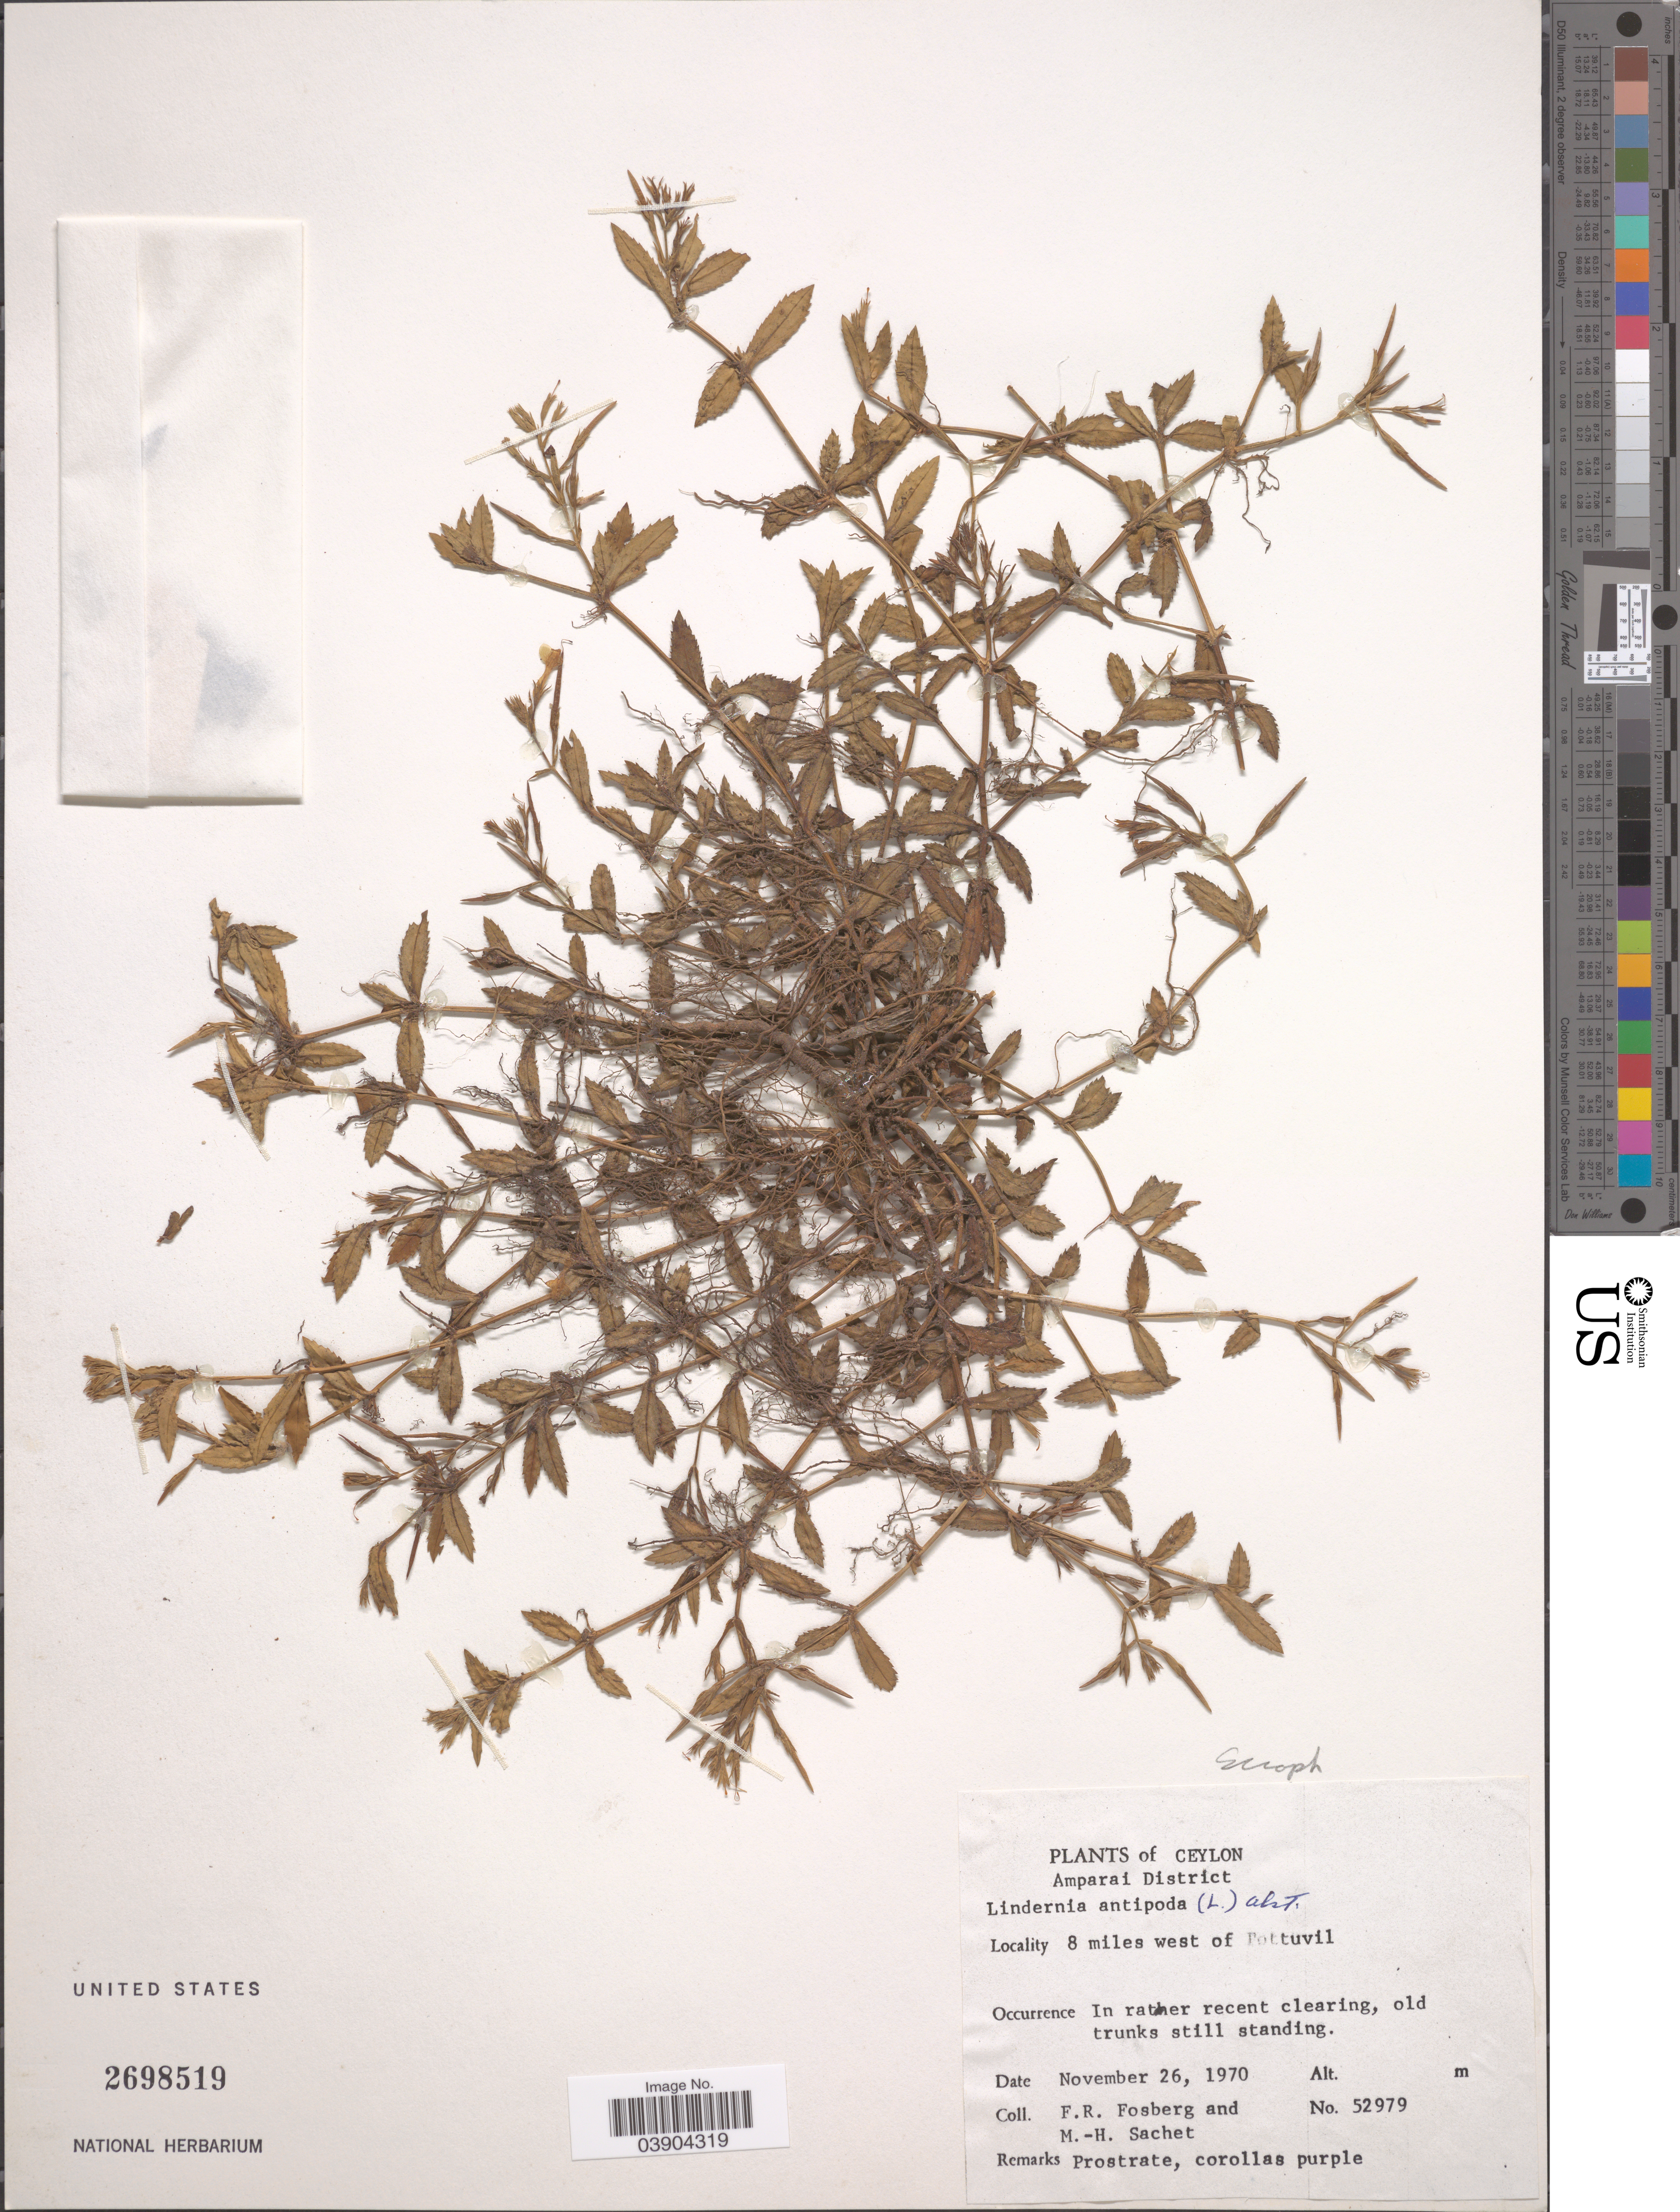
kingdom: Plantae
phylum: Tracheophyta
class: Magnoliopsida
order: Lamiales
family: Linderniaceae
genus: Lindernia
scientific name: Lindernia antipoda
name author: (L.) Alston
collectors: F. R. Fosberg & M.-H. Sachet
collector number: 52979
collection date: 1970-11-26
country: Sri Lanka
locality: Ceylon. Amparai District. 8 miles west of Pottuvil.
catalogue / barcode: US 2698519